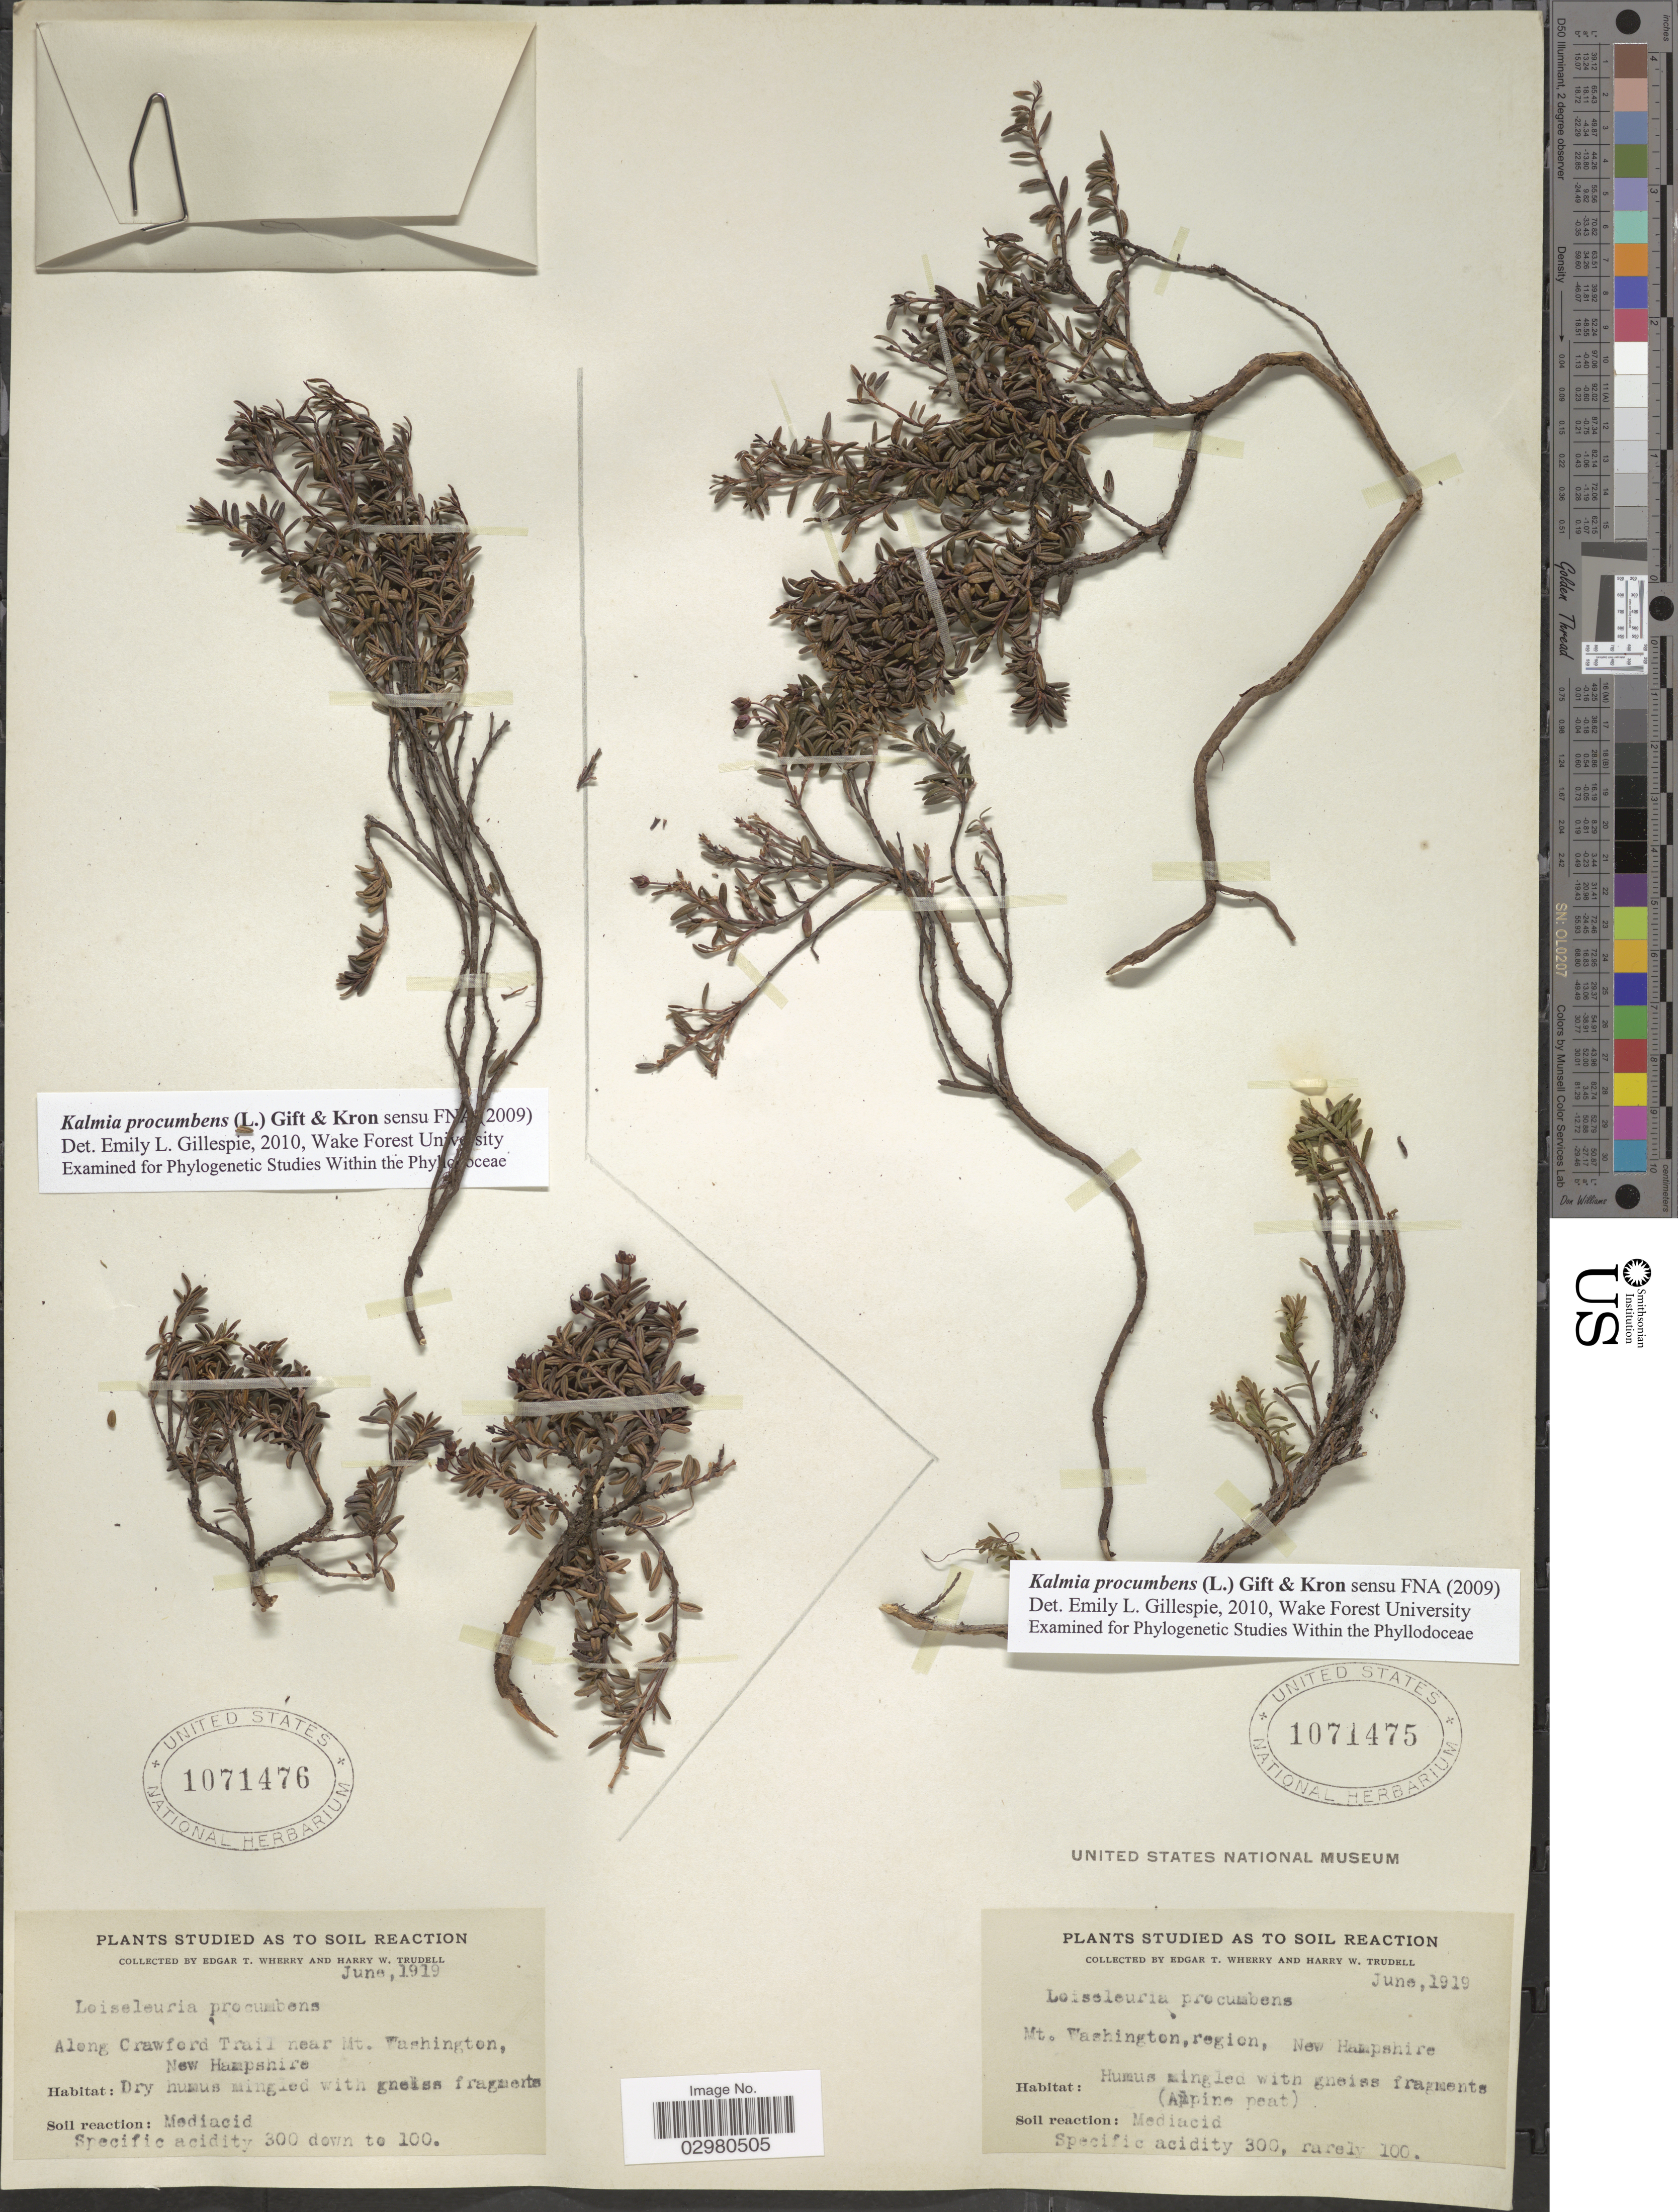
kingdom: Plantae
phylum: Tracheophyta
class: Magnoliopsida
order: Ericales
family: Ericaceae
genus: Loiseleuria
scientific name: Loiseleuria procumbens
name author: (L.) Desv.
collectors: E. T. Wherry & H. Trudell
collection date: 1919-06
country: United States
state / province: New Hampshire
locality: Mt. Washington, region.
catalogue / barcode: US 1071475